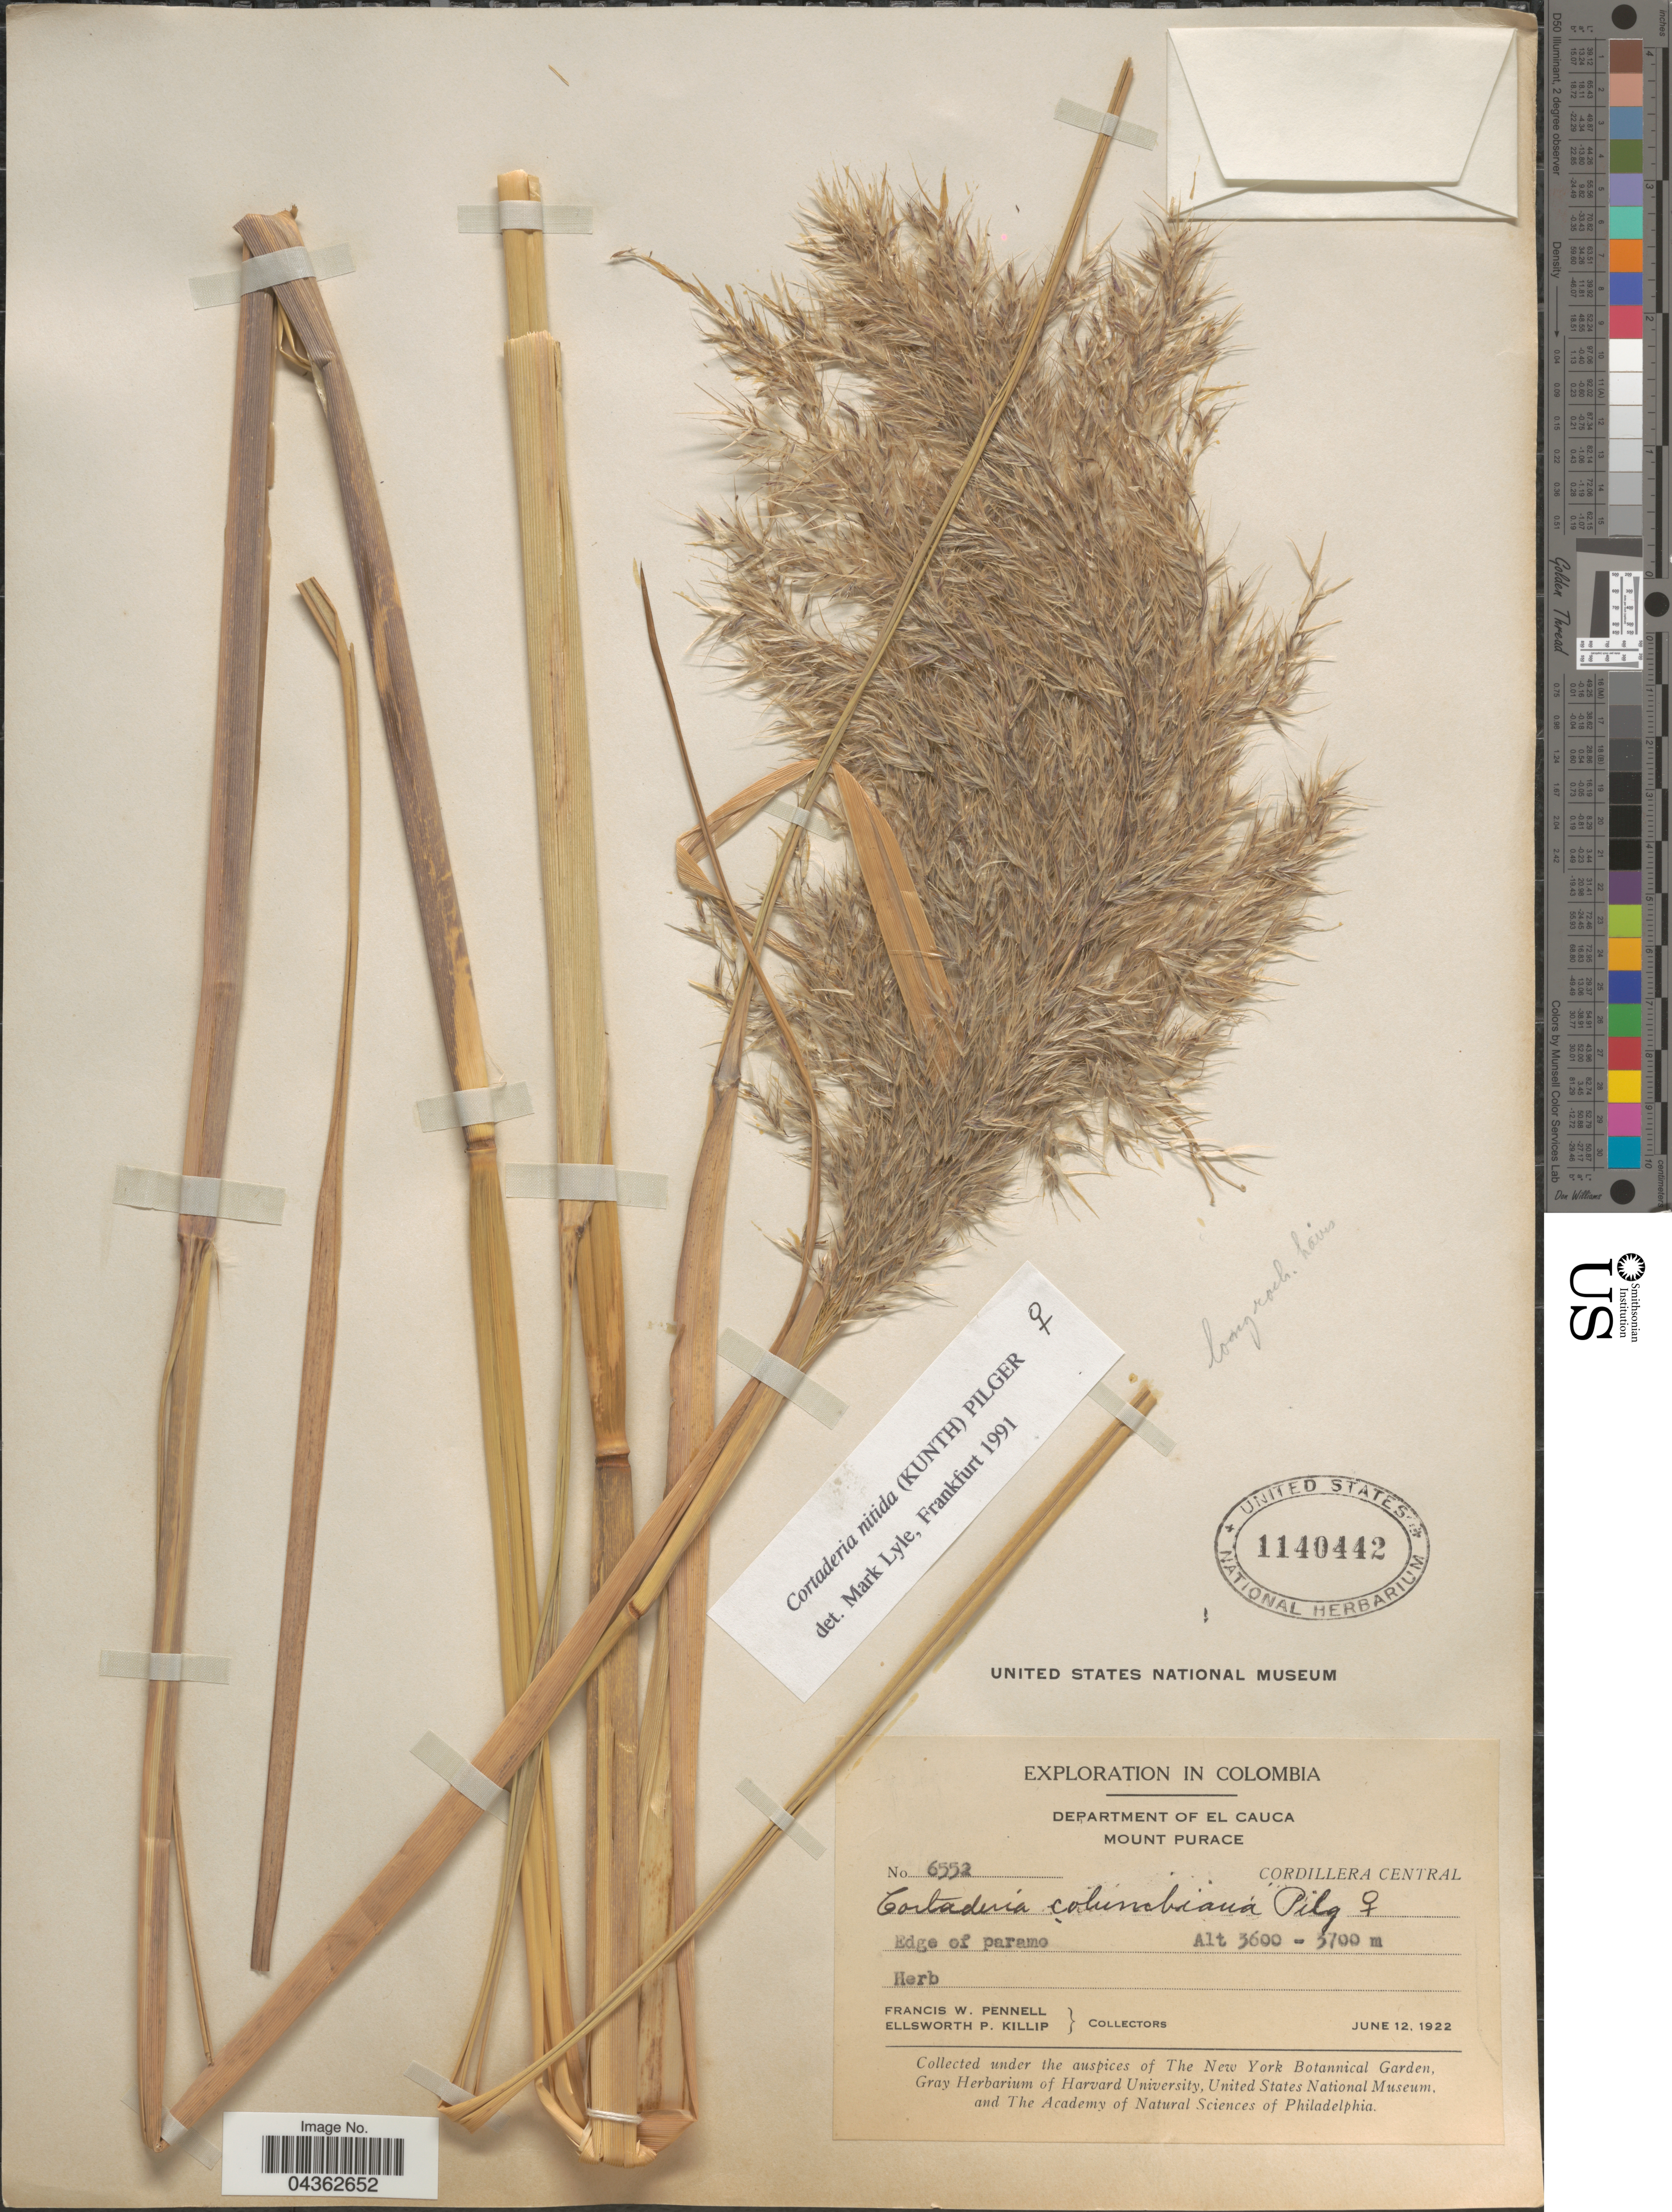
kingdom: Plantae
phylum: Tracheophyta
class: Liliopsida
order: Poales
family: Poaceae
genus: Cortaderia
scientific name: Cortaderia nitida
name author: (Kunth) Pilg.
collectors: F. W. Pennell & E. P. Killip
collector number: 6552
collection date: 1922-06-12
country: Colombia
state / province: Cauca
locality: Exploration in Colombia. Department of El Cauca. Mount Purace. Cordillera Central.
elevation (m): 3600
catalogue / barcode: US 1140442